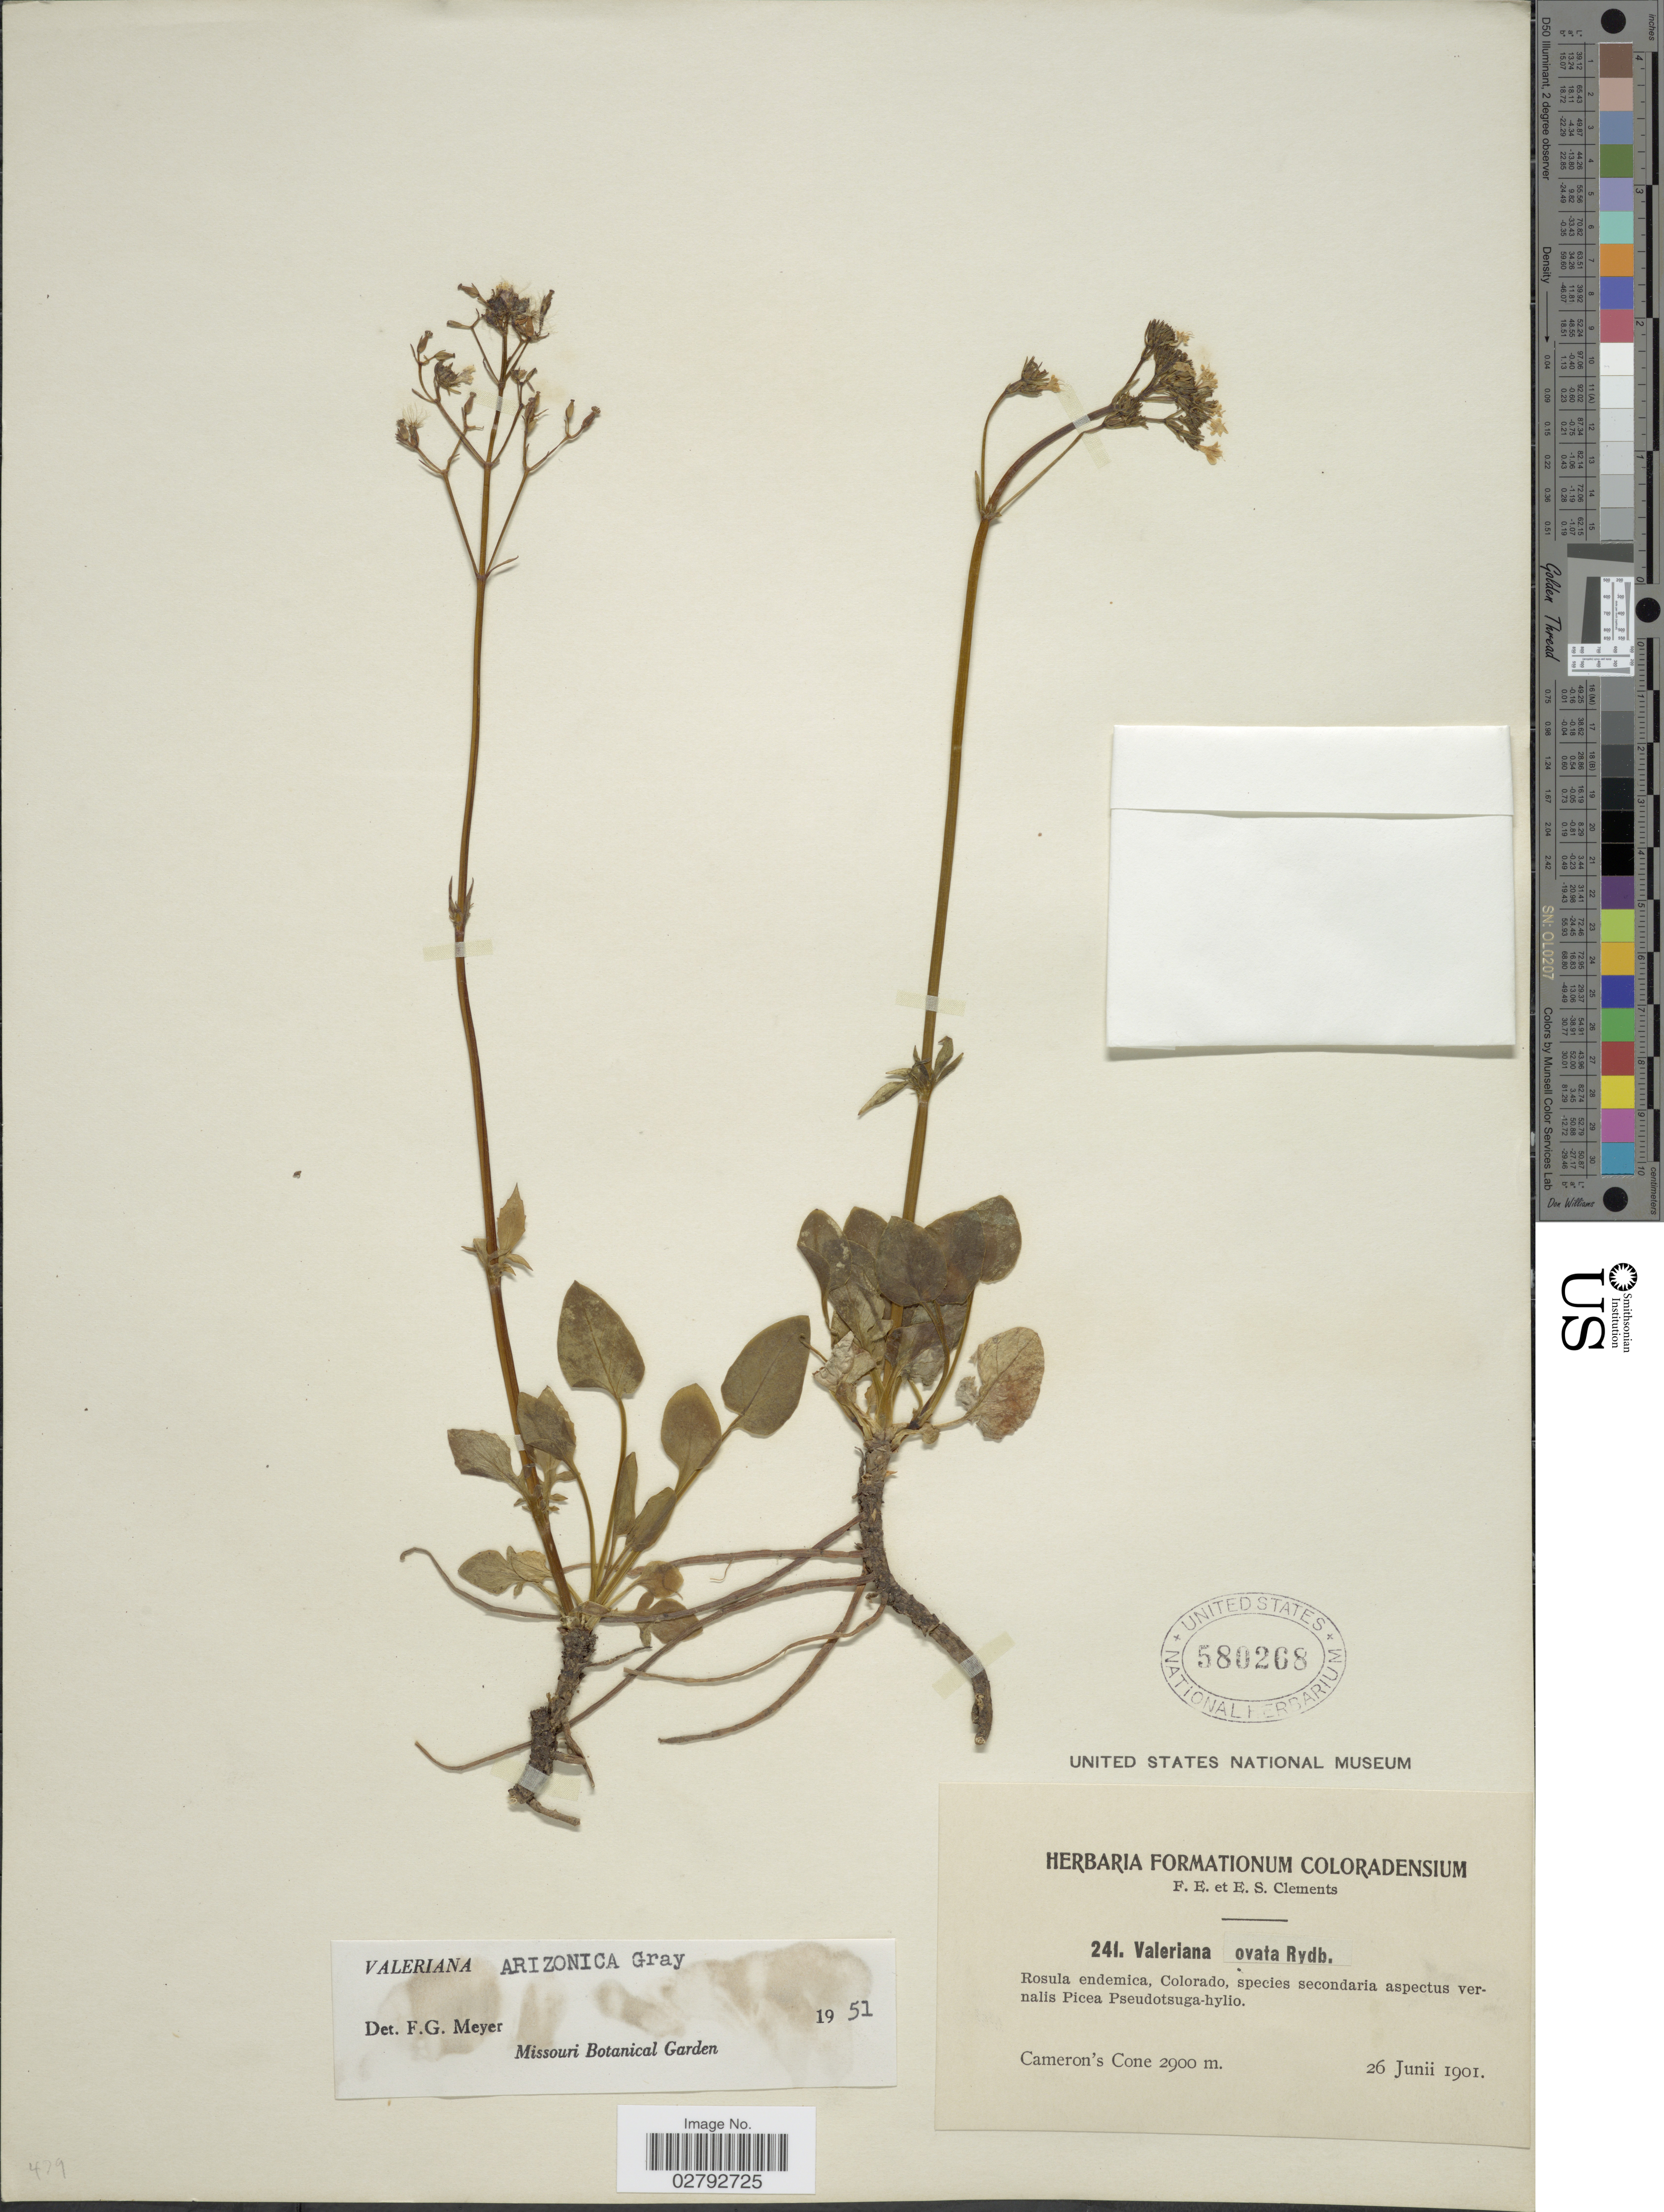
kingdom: Plantae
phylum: Tracheophyta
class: Magnoliopsida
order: Dipsacales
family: Caprifoliaceae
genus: Valeriana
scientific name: Valeriana arizonica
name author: A. Gray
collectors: F. E. Clements & E. S. Clements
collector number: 241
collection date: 1901-06-26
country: United States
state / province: Colorado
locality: Cameron's Cone.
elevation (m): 2900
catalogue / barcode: US 580268